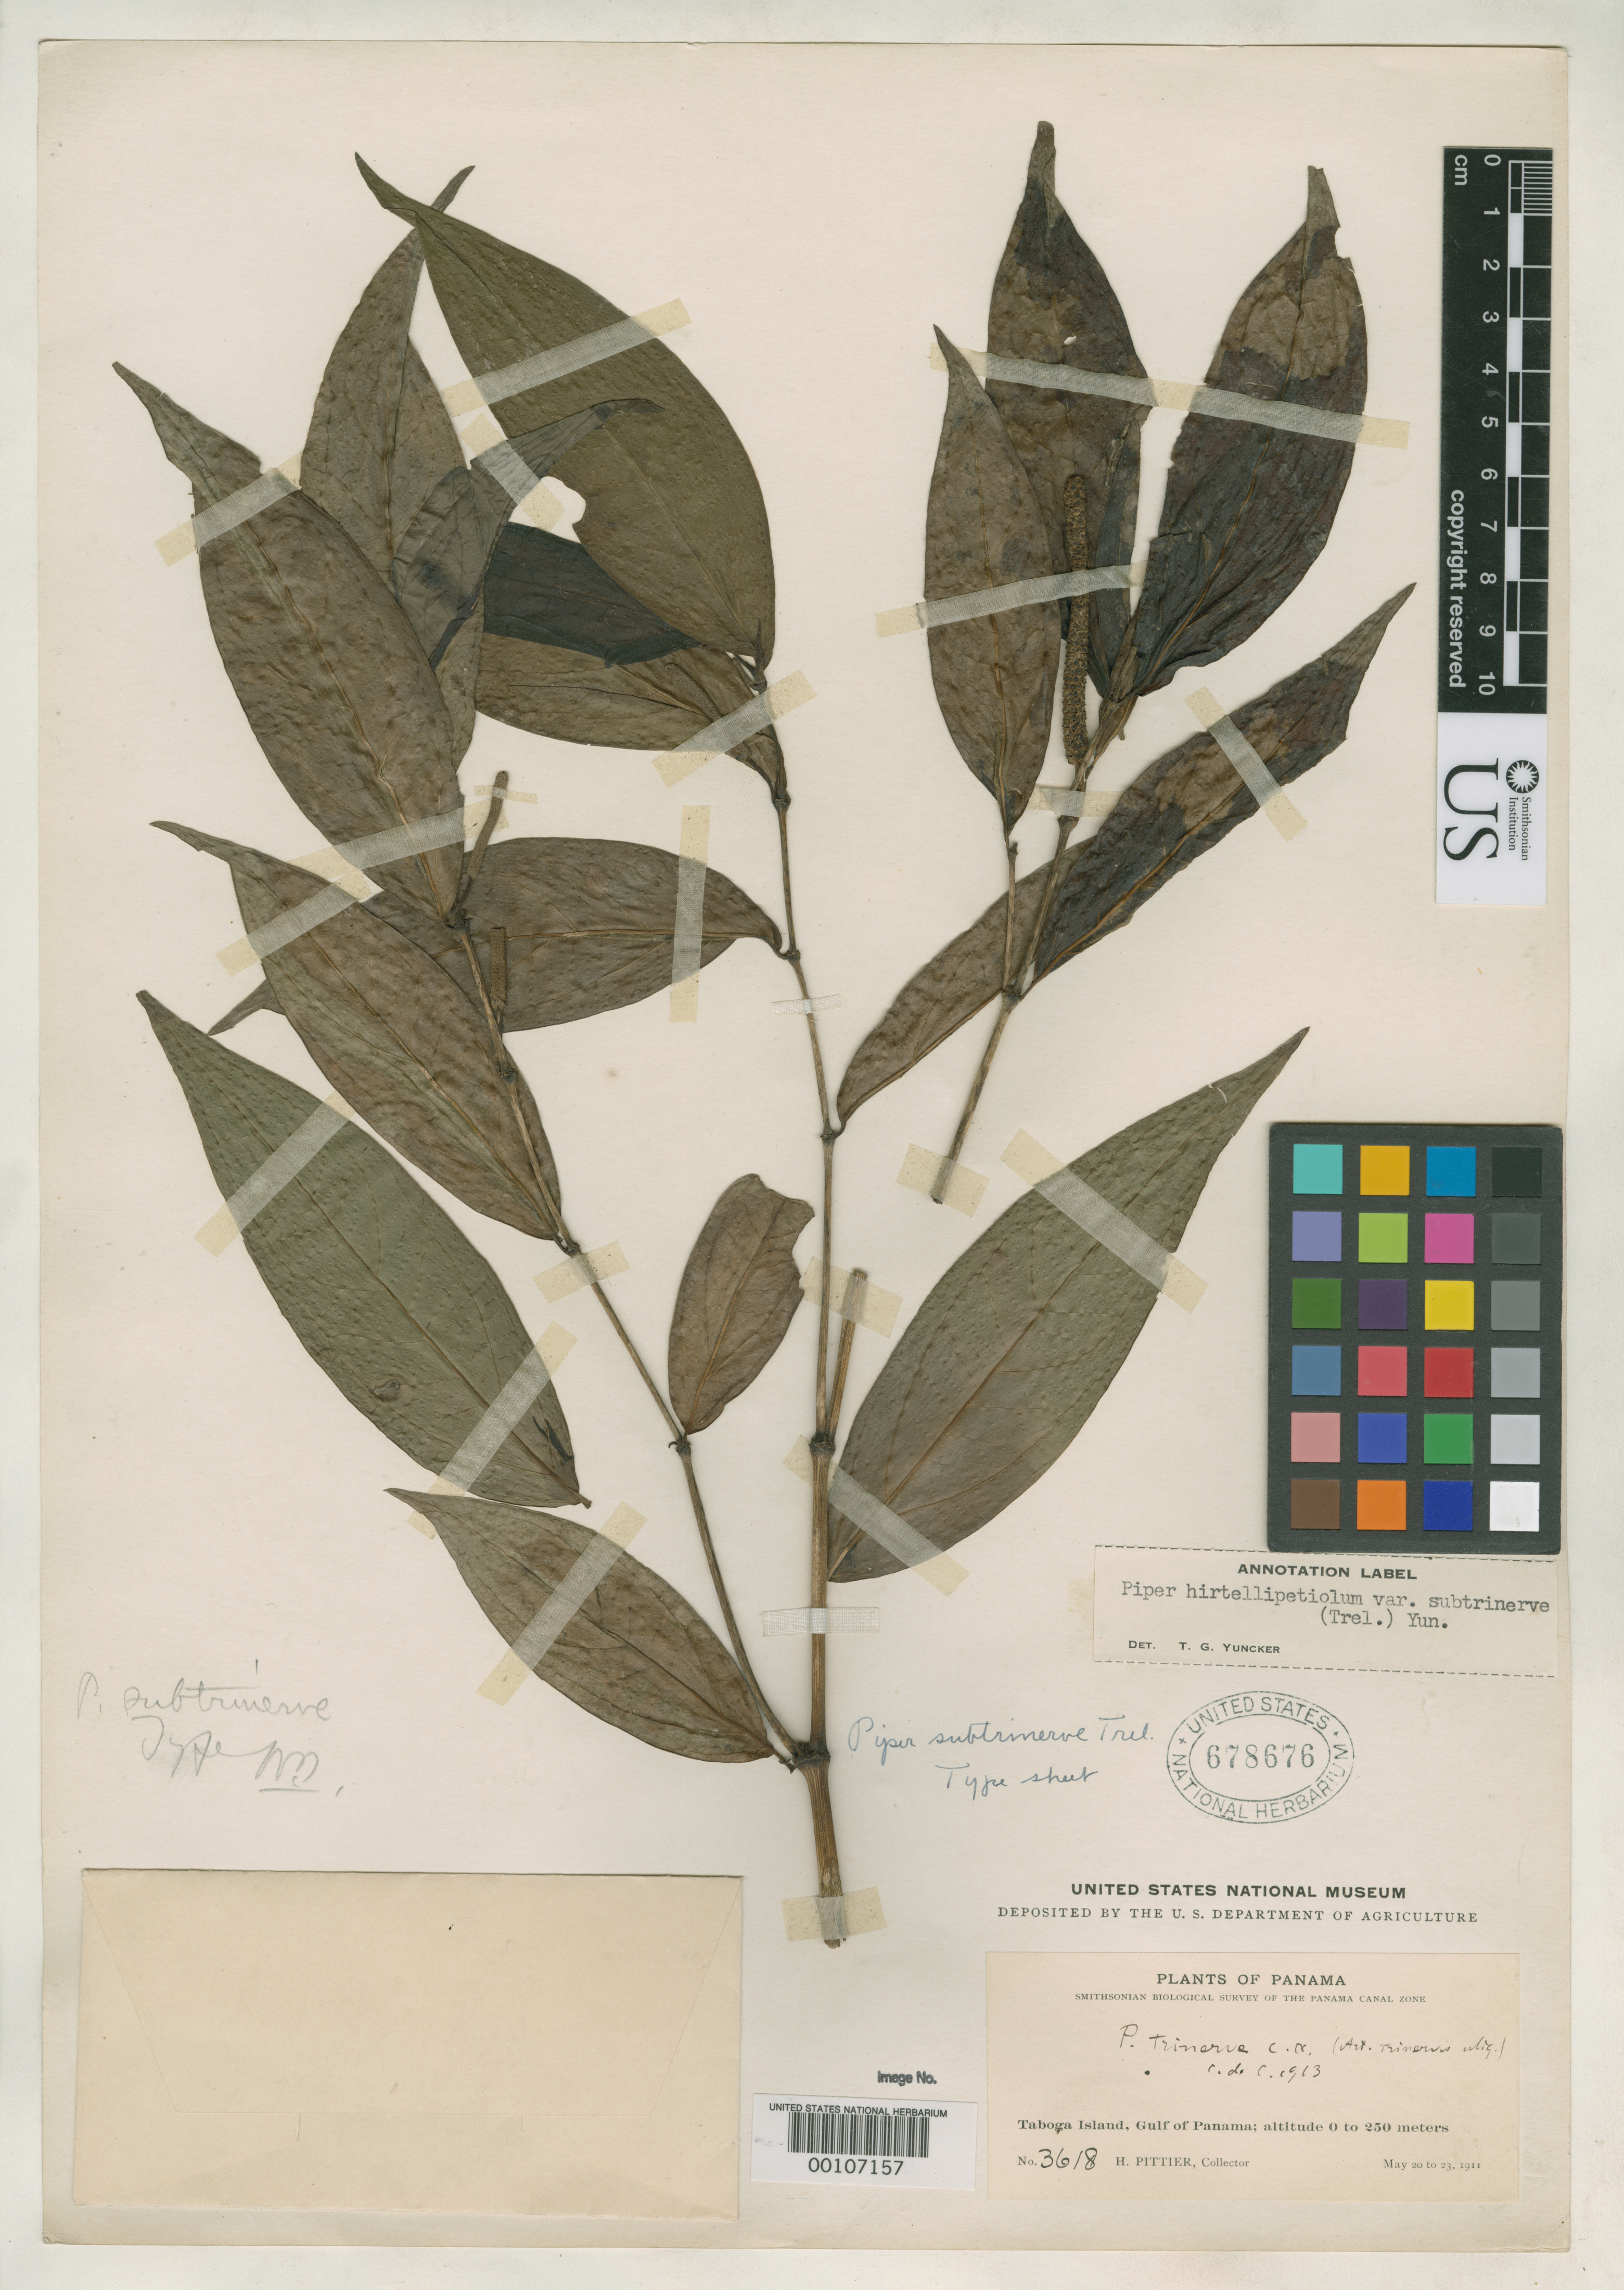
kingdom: Plantae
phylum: Tracheophyta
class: Magnoliopsida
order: Piperales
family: Piperaceae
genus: Piper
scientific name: Piper subtrinerve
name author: Trel.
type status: Holotype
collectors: H. F. Pittier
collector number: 3618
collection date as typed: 20 May 1911 to 23 May 1911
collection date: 1911-05-20/1911-05-23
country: Panama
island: Taboga Island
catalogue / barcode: US 678676